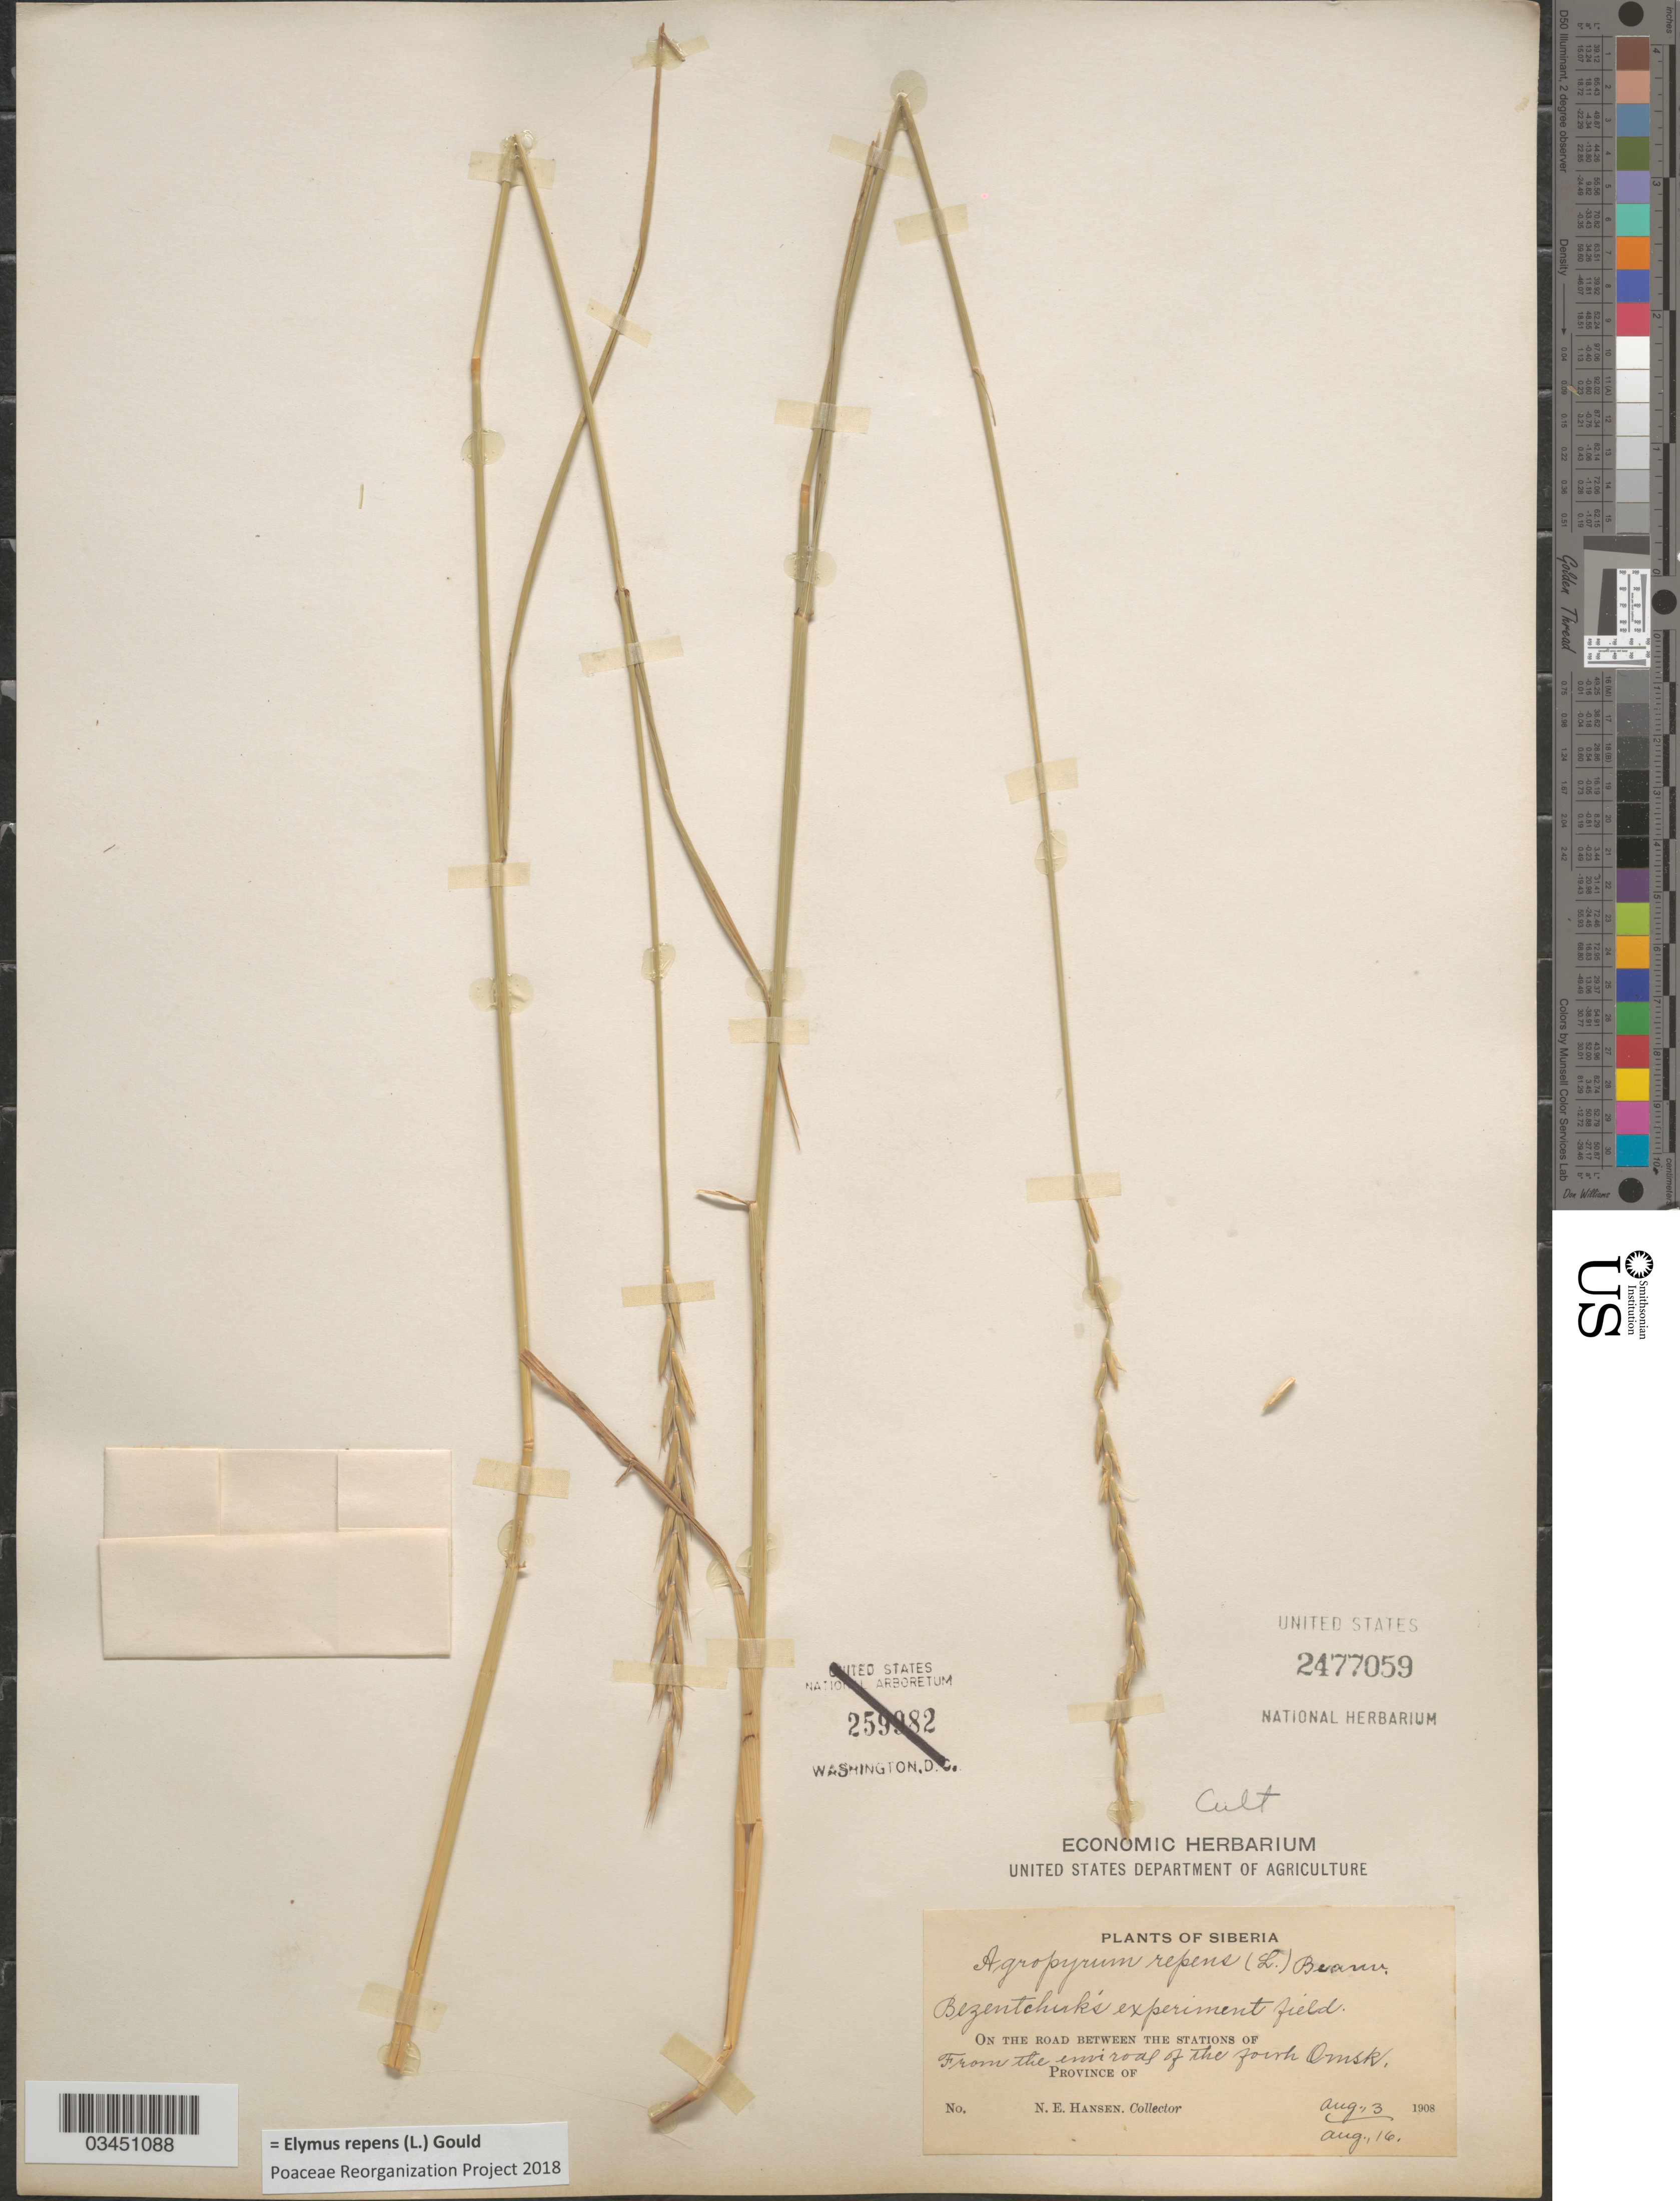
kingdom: Plantae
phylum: Tracheophyta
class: Liliopsida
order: Poales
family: Poaceae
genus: Elymus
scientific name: Elymus repens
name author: (L.) Gould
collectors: N. Hansen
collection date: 1908-08-03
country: Russian Federation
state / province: Samara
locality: Bezentchuk's experiment field. On the road between the stations of From the environs of the south Omsk.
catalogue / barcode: US 2477059